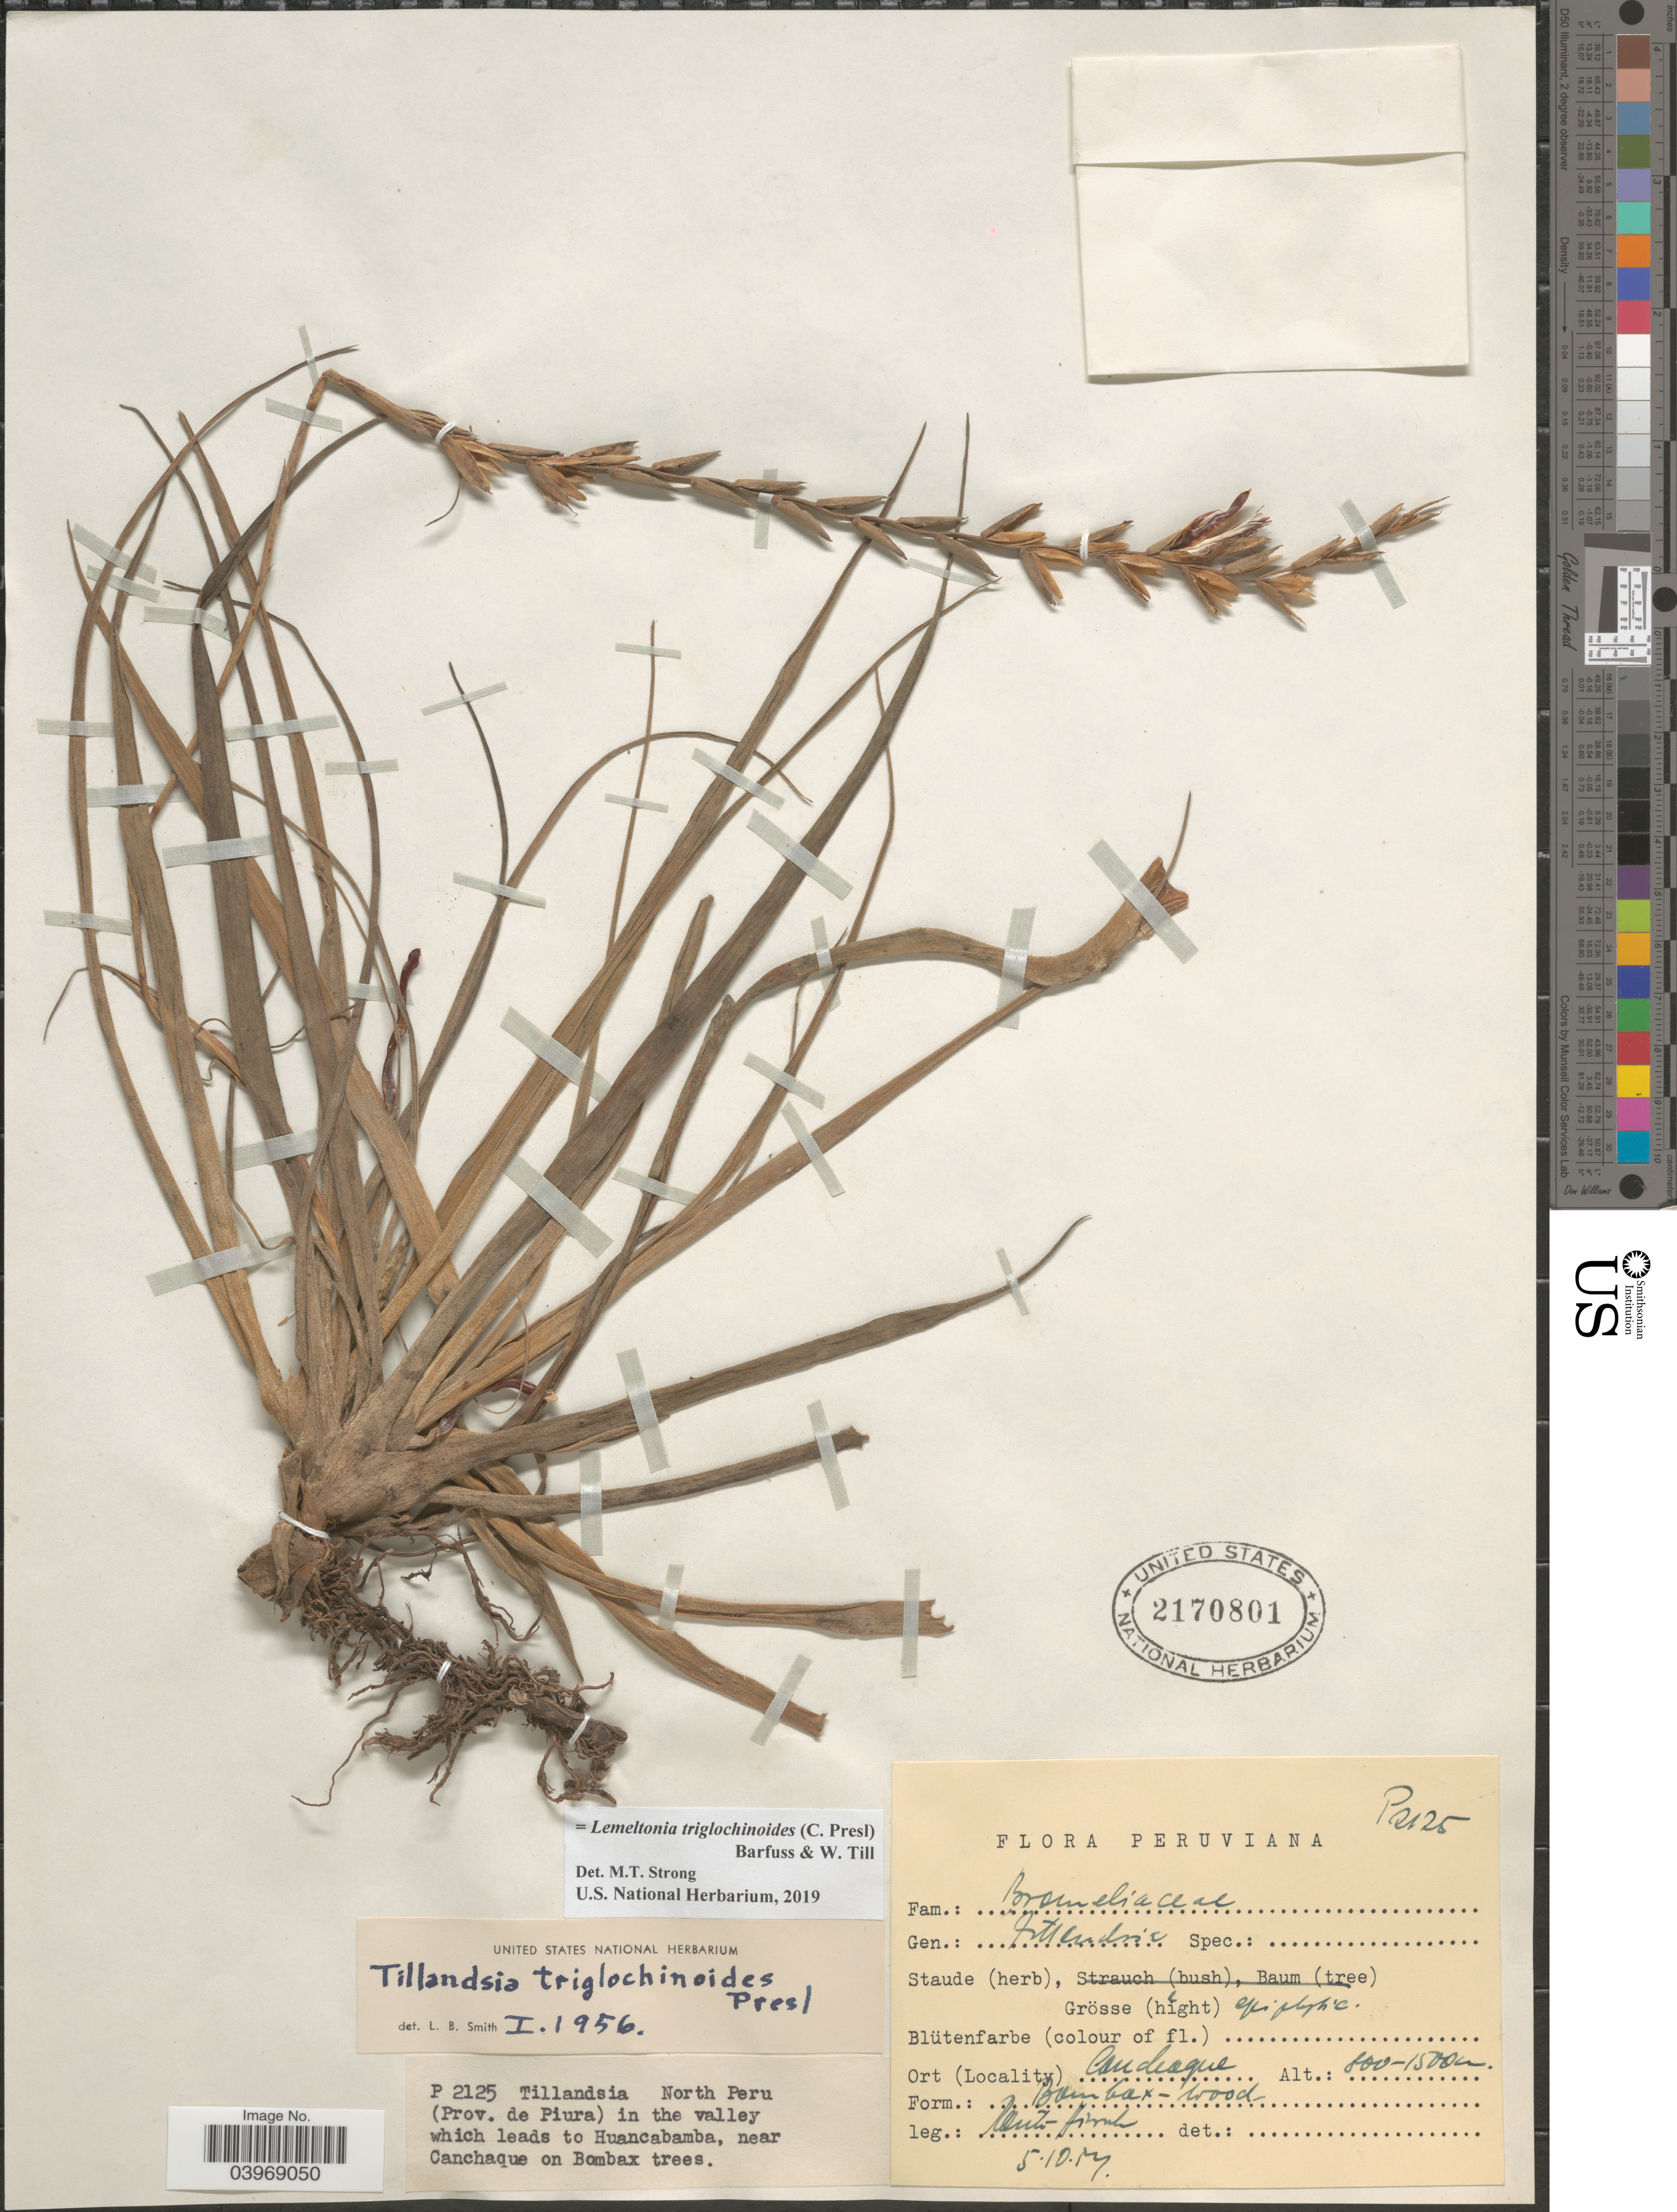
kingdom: Plantae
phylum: Tracheophyta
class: Liliopsida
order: Poales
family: Bromeliaceae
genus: Lemeltonia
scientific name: Lemeltonia triglochinoides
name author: (C. Presl) Barfuss & W. Till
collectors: -. Rauh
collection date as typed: Transcribed d/m/y: 5/10/57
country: Peru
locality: Canchaque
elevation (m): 800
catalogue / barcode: US 2170801